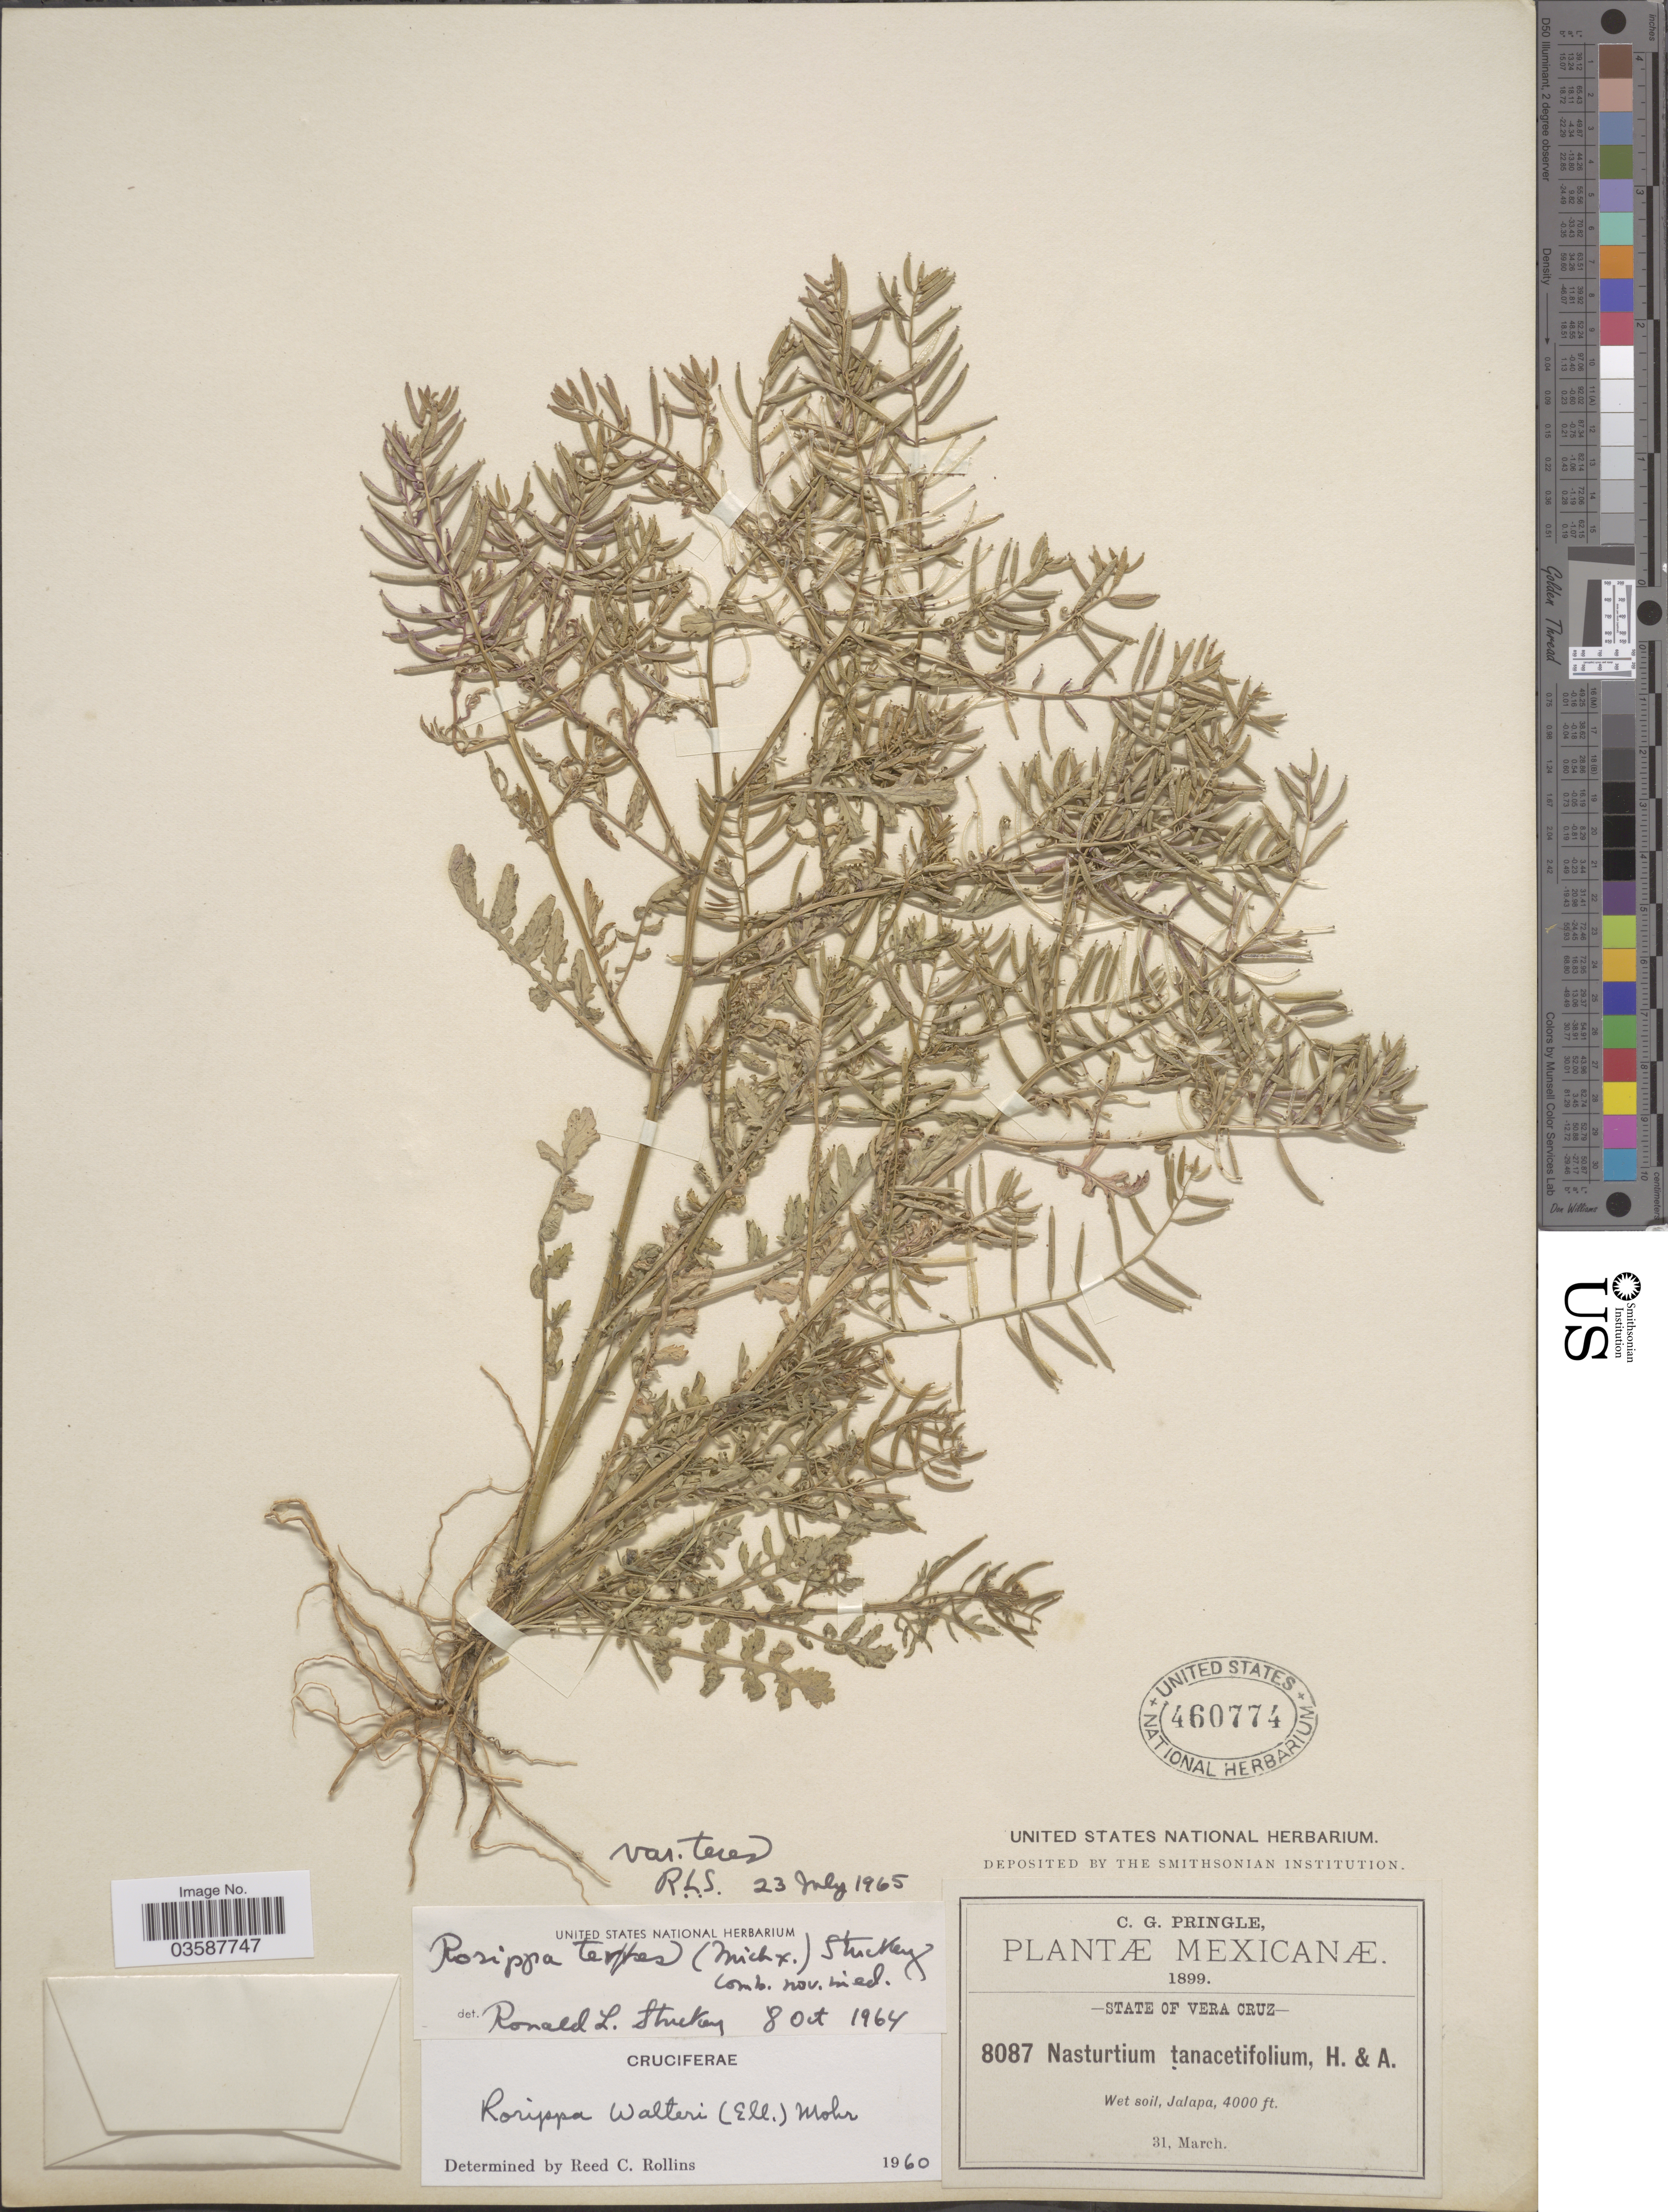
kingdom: Plantae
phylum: Tracheophyta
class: Magnoliopsida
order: Brassicales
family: Brassicaceae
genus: Rorippa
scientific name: Rorippa teres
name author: (Michx.) Stuckey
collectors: C. G. Pringle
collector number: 8087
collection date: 1899-03-31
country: Mexico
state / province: Veracruz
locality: State of Vera Cruz. Wet soil, Jalapa.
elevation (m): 1219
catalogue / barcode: US 460774